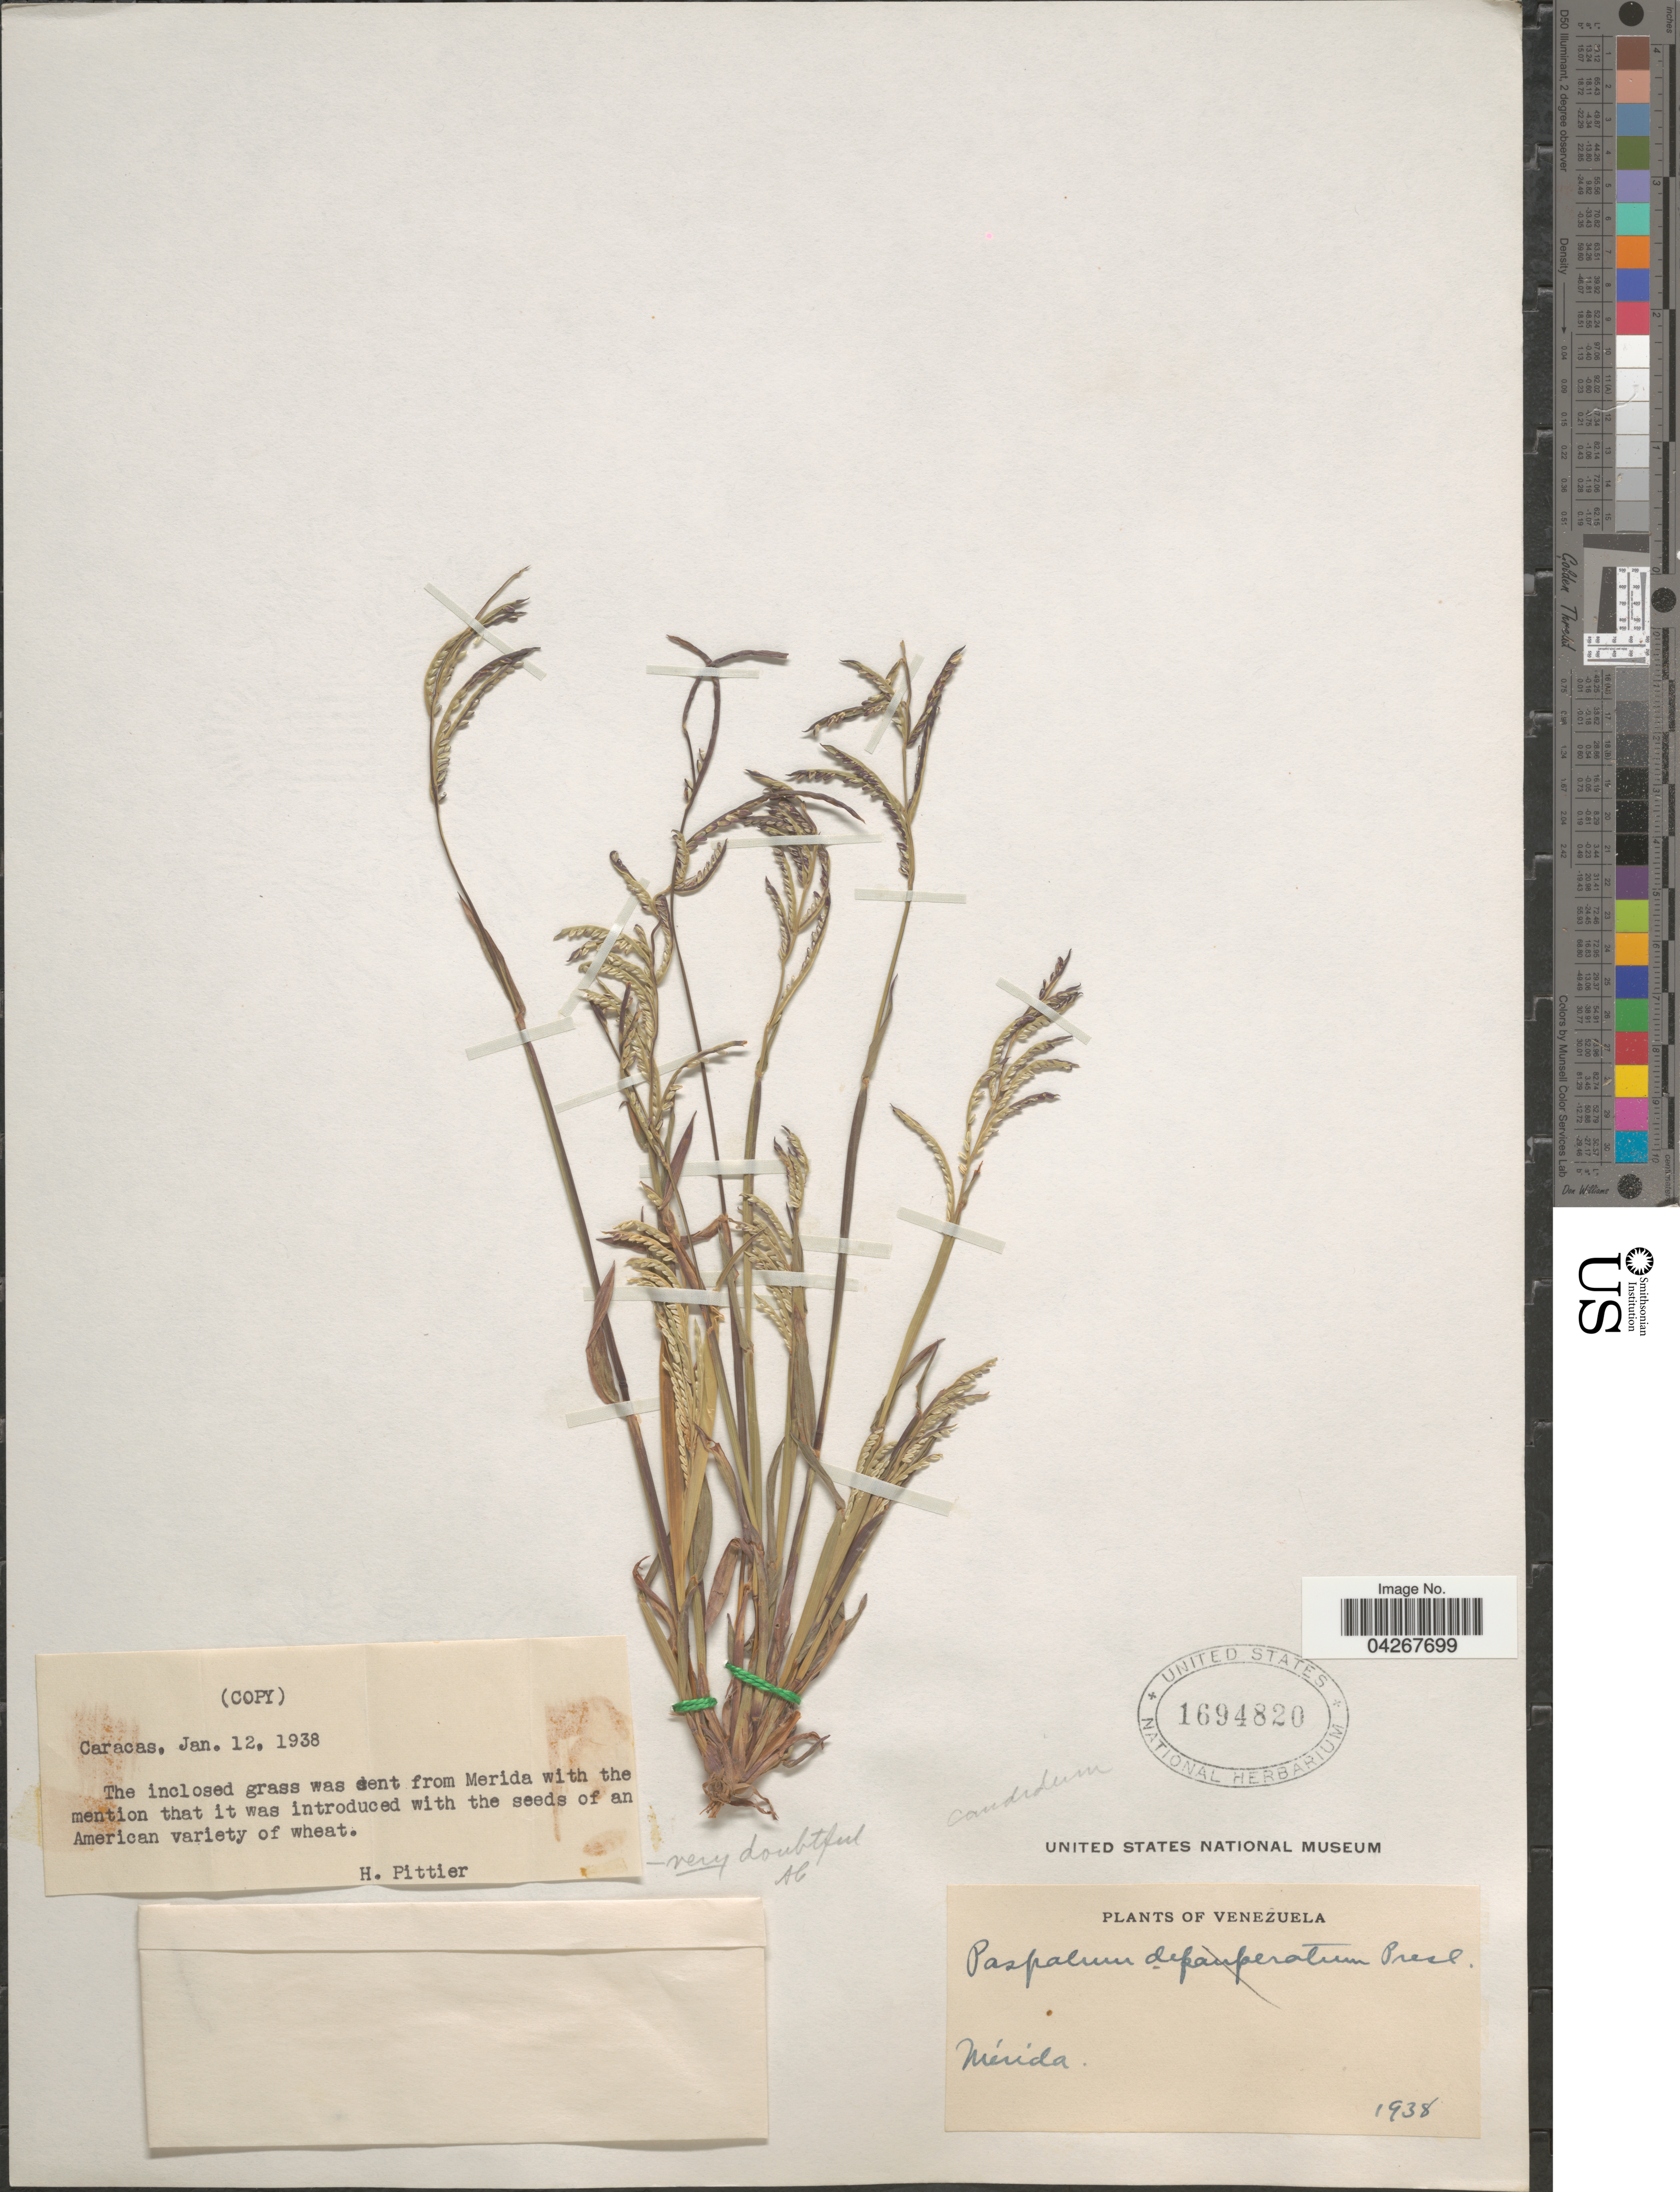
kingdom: Plantae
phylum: Tracheophyta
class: Liliopsida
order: Poales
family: Poaceae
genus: Paspalum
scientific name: Paspalum candidum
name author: (Humb. & Bonpl. ex Fleugge) Kunth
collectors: H. F. Pittier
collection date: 1938-01-12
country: Venezuela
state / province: Merida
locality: Caracas.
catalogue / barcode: US 1694820